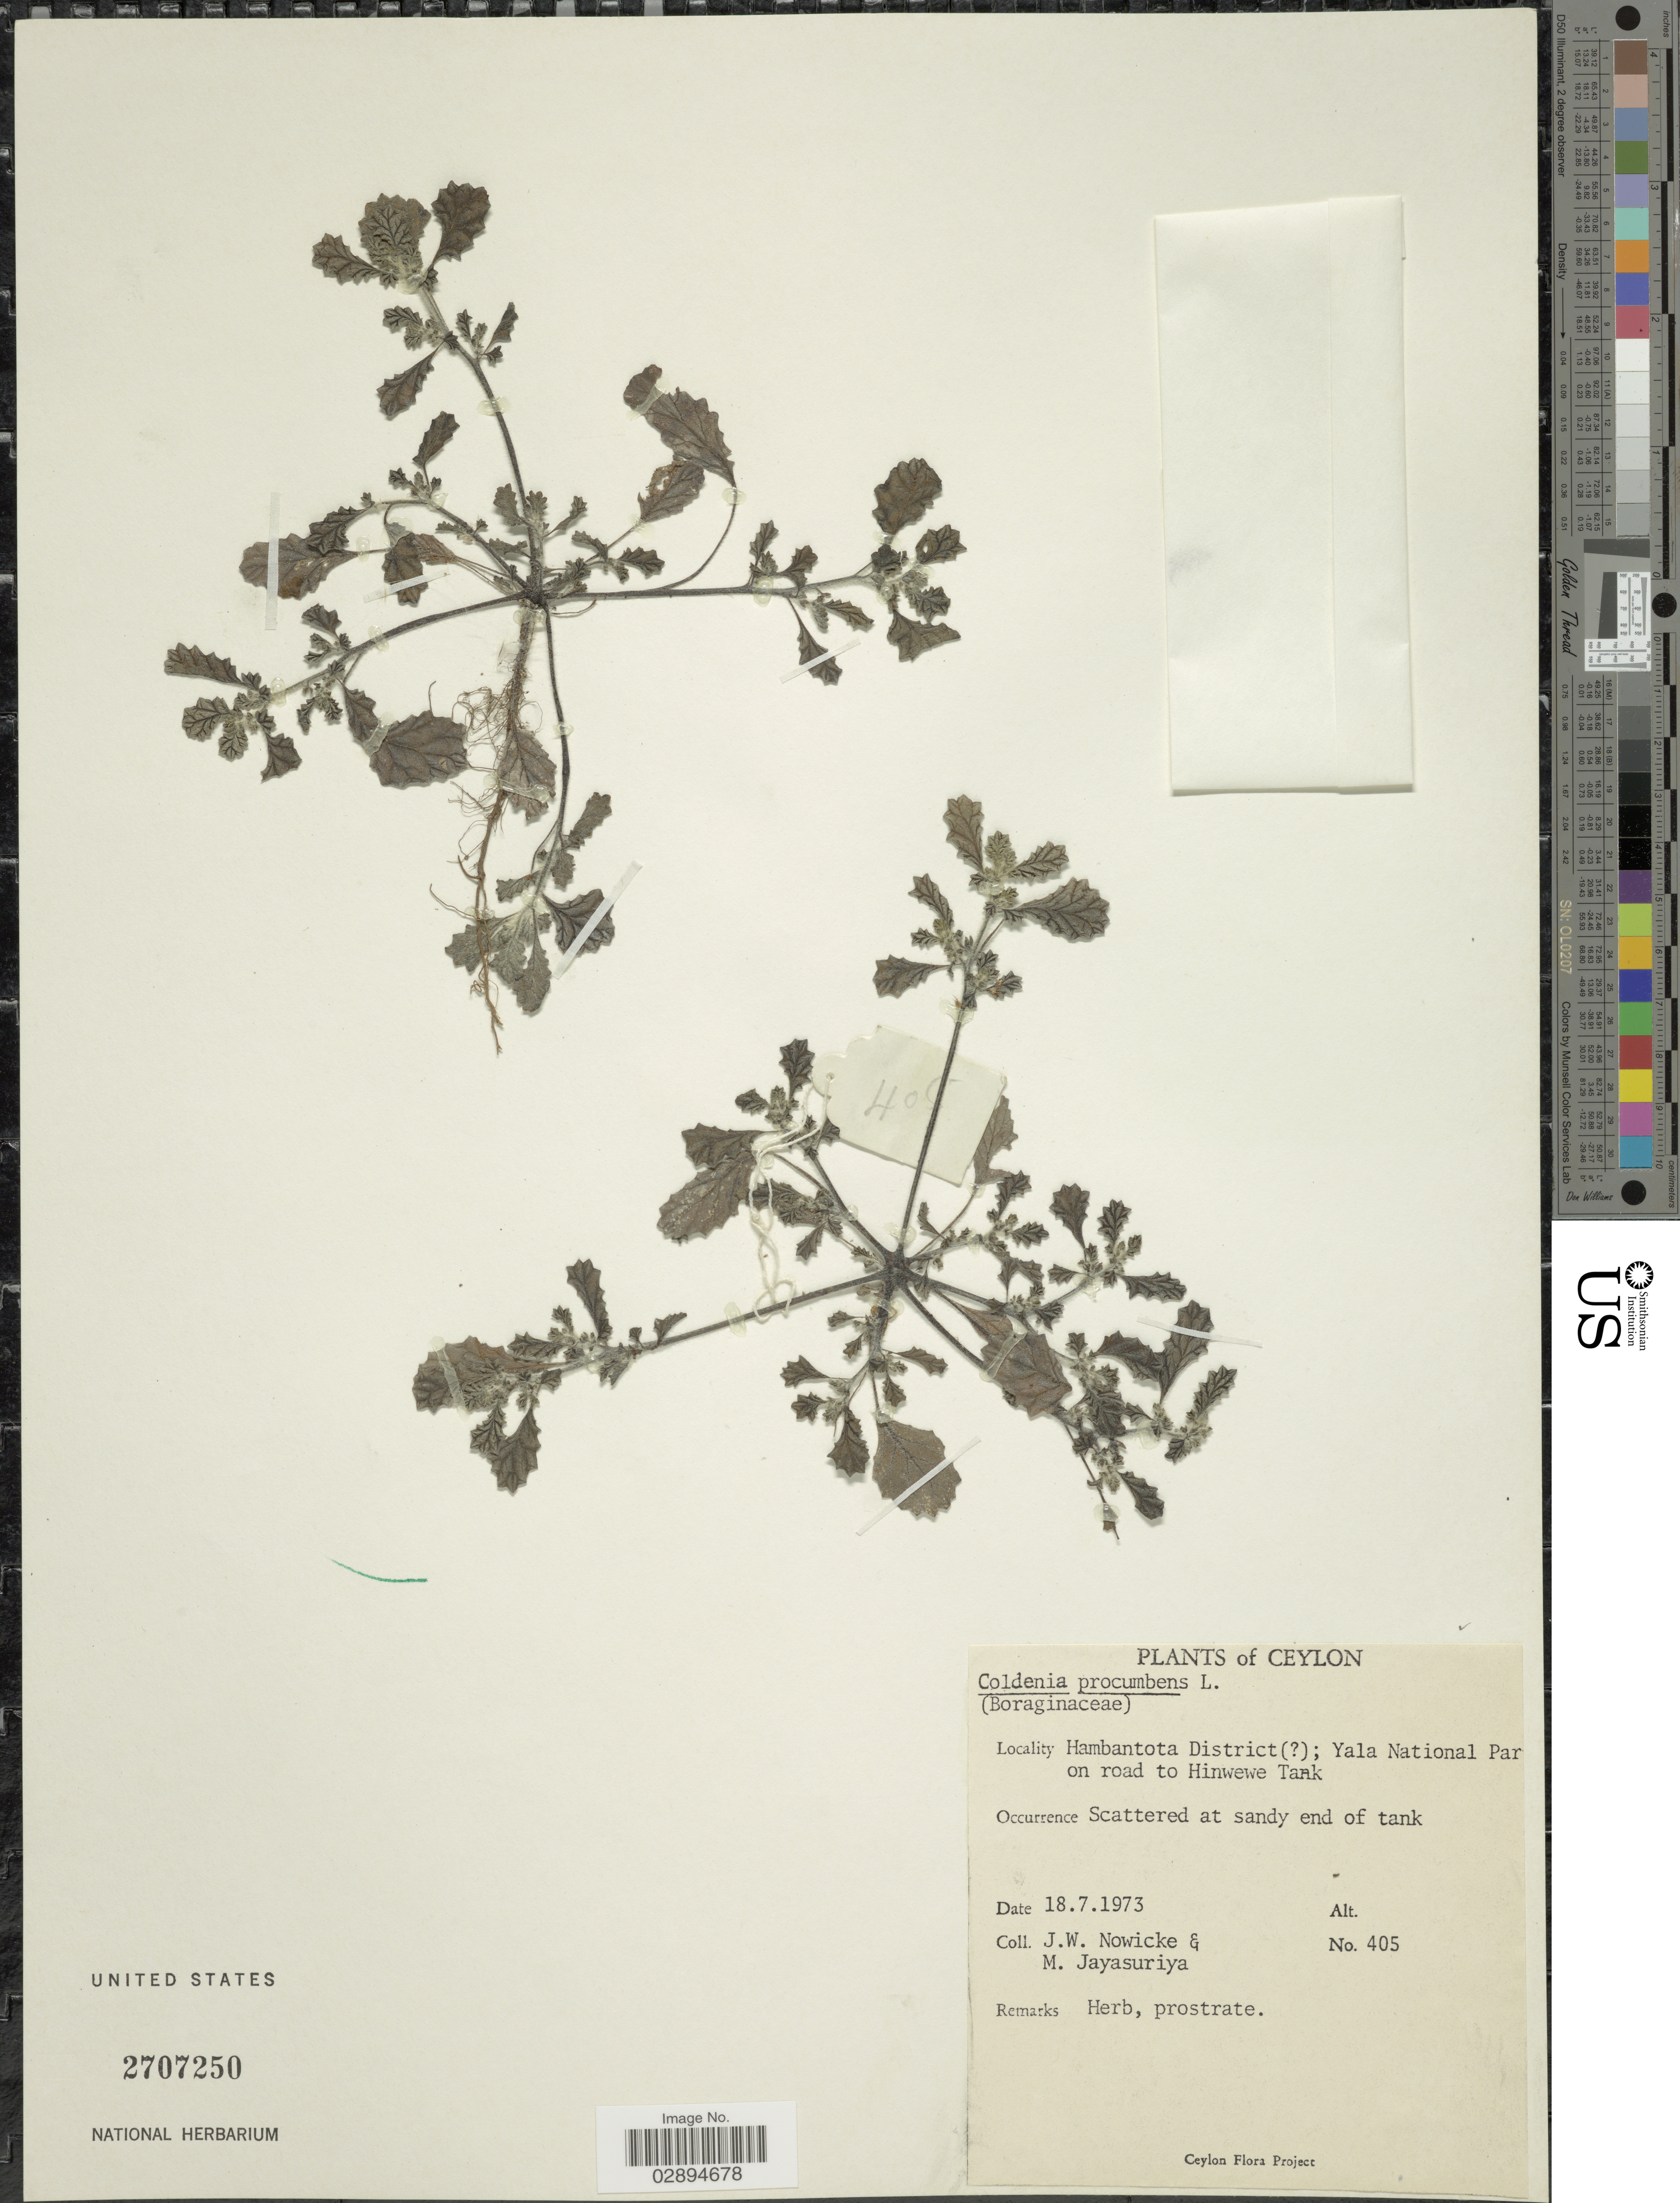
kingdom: Plantae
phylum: Tracheophyta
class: Magnoliopsida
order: Boraginales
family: Coldeniaceae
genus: Coldenia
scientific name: Coldenia procumbens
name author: L.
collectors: J. W. Nowicke & M. Jayasuriya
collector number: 405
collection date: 1973-07-18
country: Sri Lanka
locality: Ceylon. Hambantota District ( [unsure placement])'; Yala National Park [illegible text] on road to Hinwewe Tank.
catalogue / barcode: US 2707250